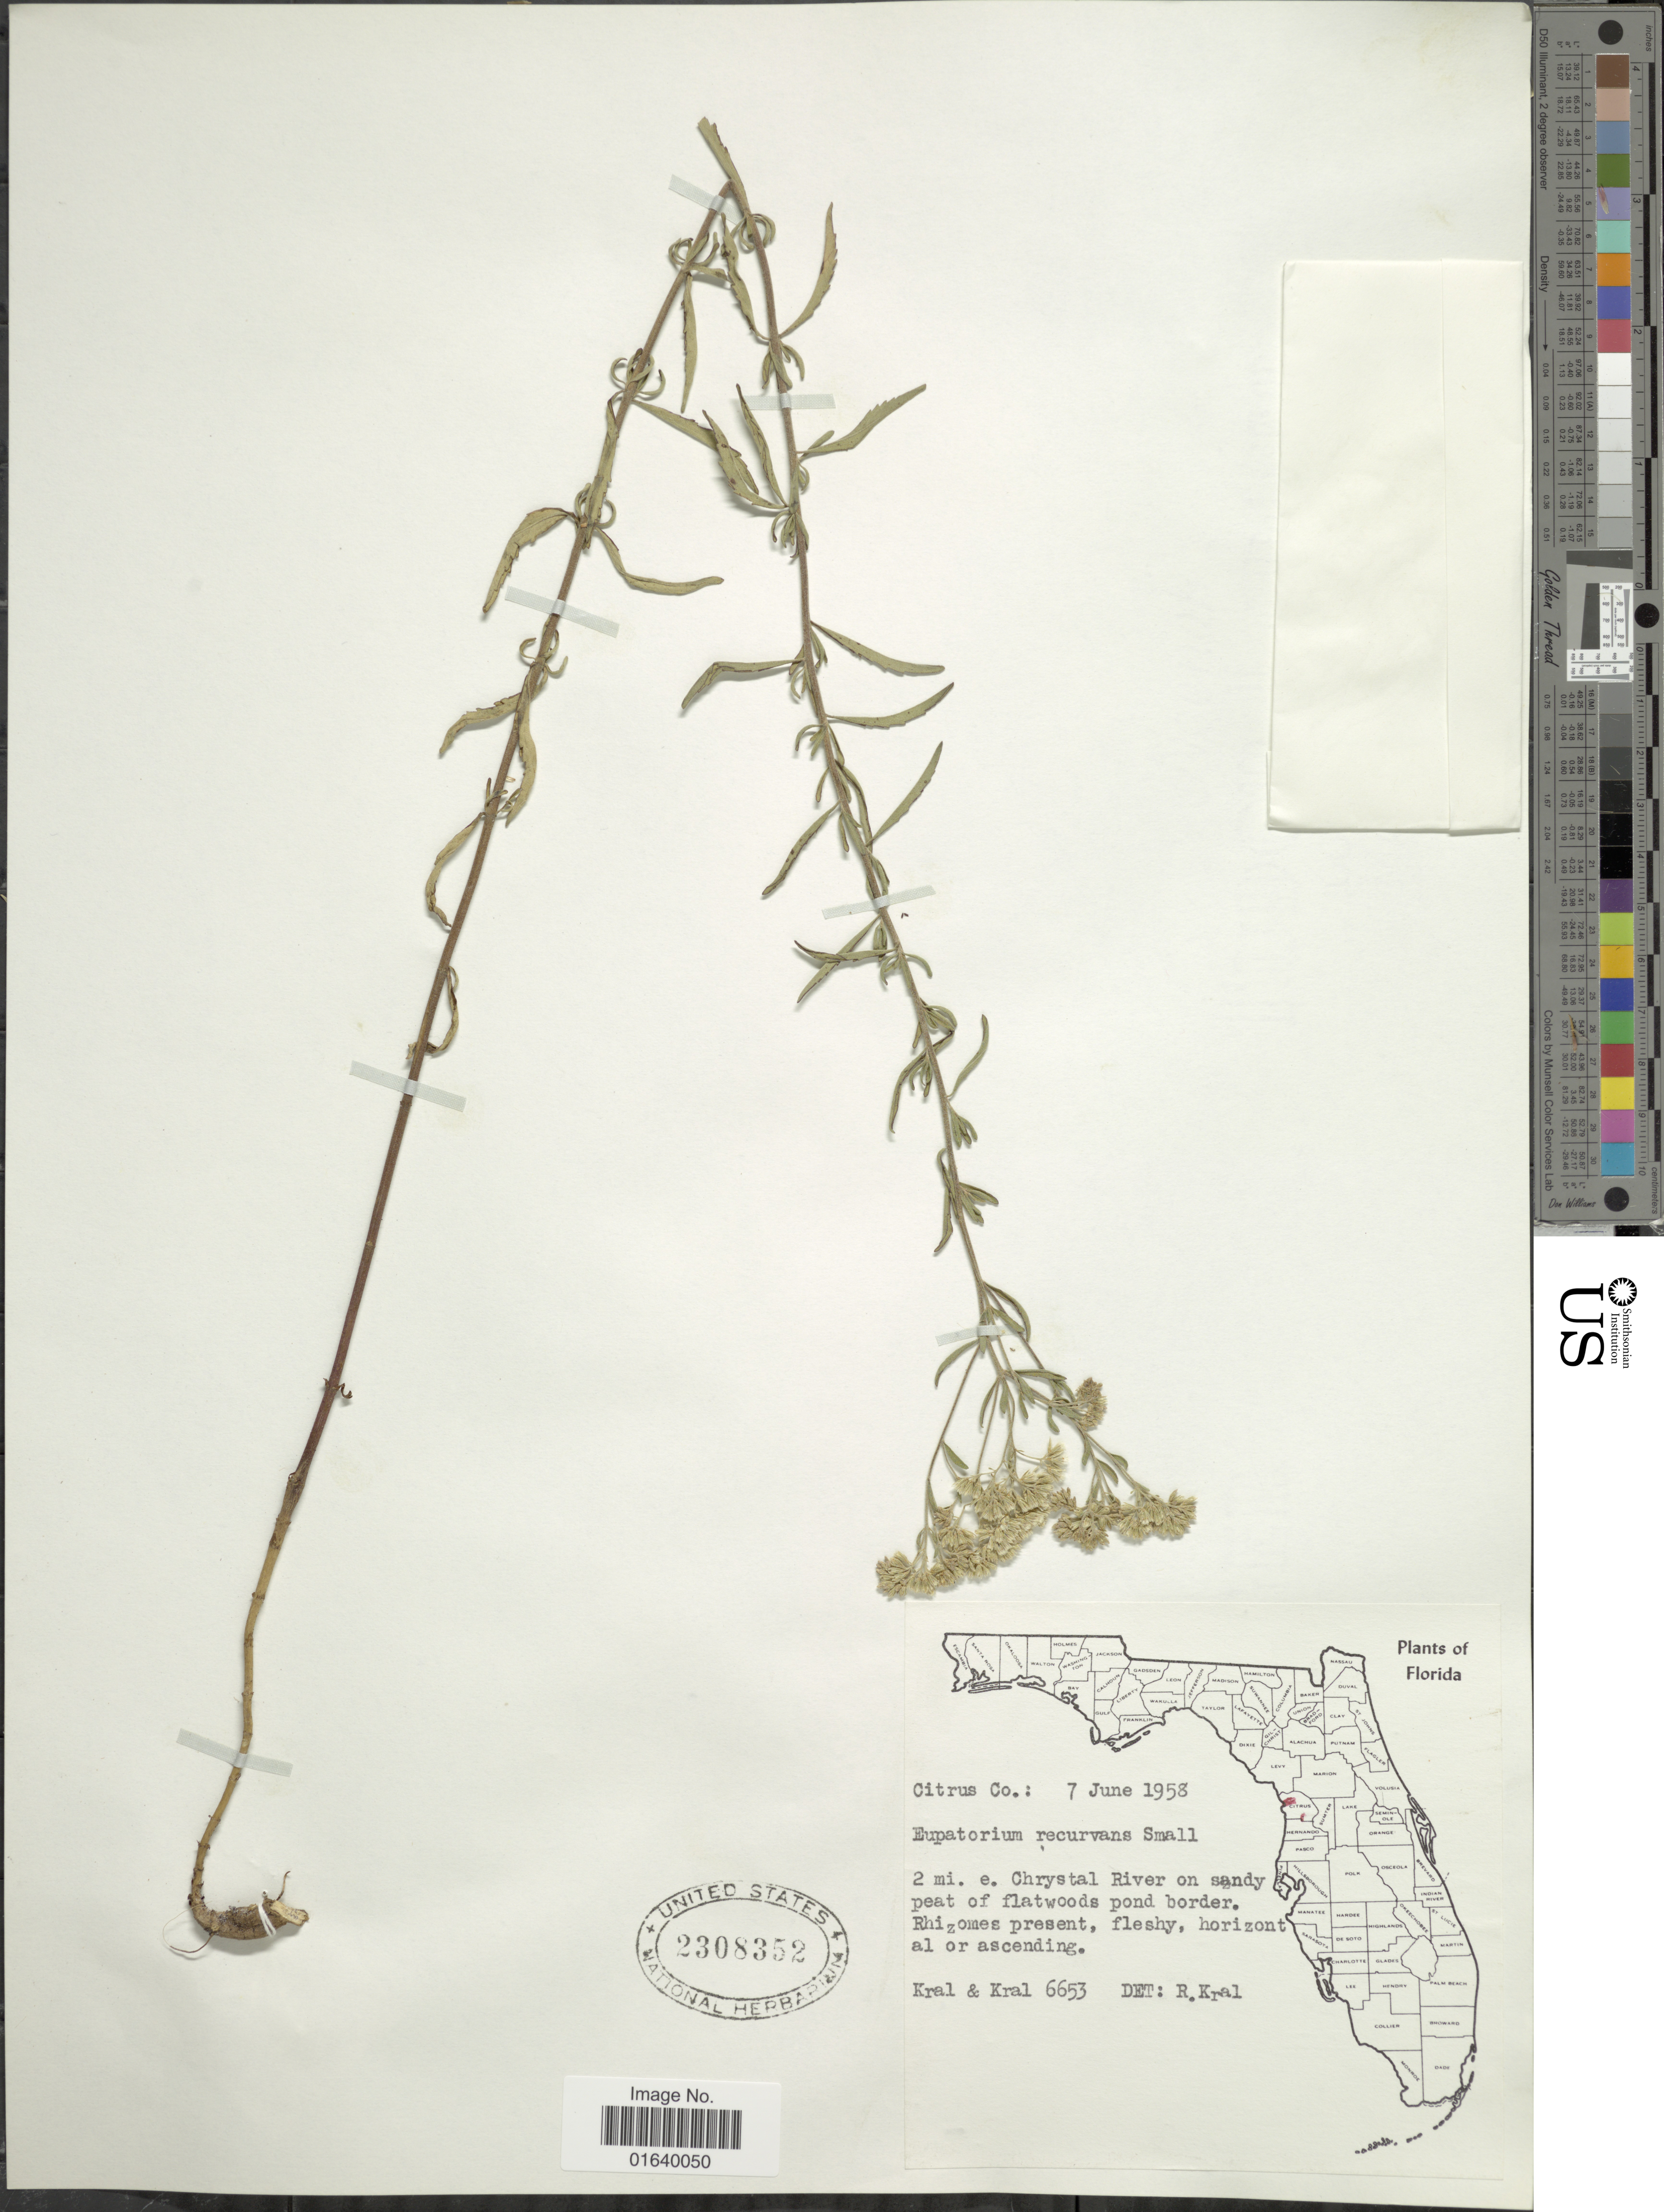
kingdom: Plantae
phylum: Tracheophyta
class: Magnoliopsida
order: Asterales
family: Asteraceae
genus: Eupatorium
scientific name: Eupatorium recurvans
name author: Small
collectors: -- Kral & -- Kral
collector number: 6653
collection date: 1958-06-07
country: United States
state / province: Florida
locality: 2 mi. E Crystal River on sandy peat of flatwoods pond border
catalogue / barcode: US 2308352